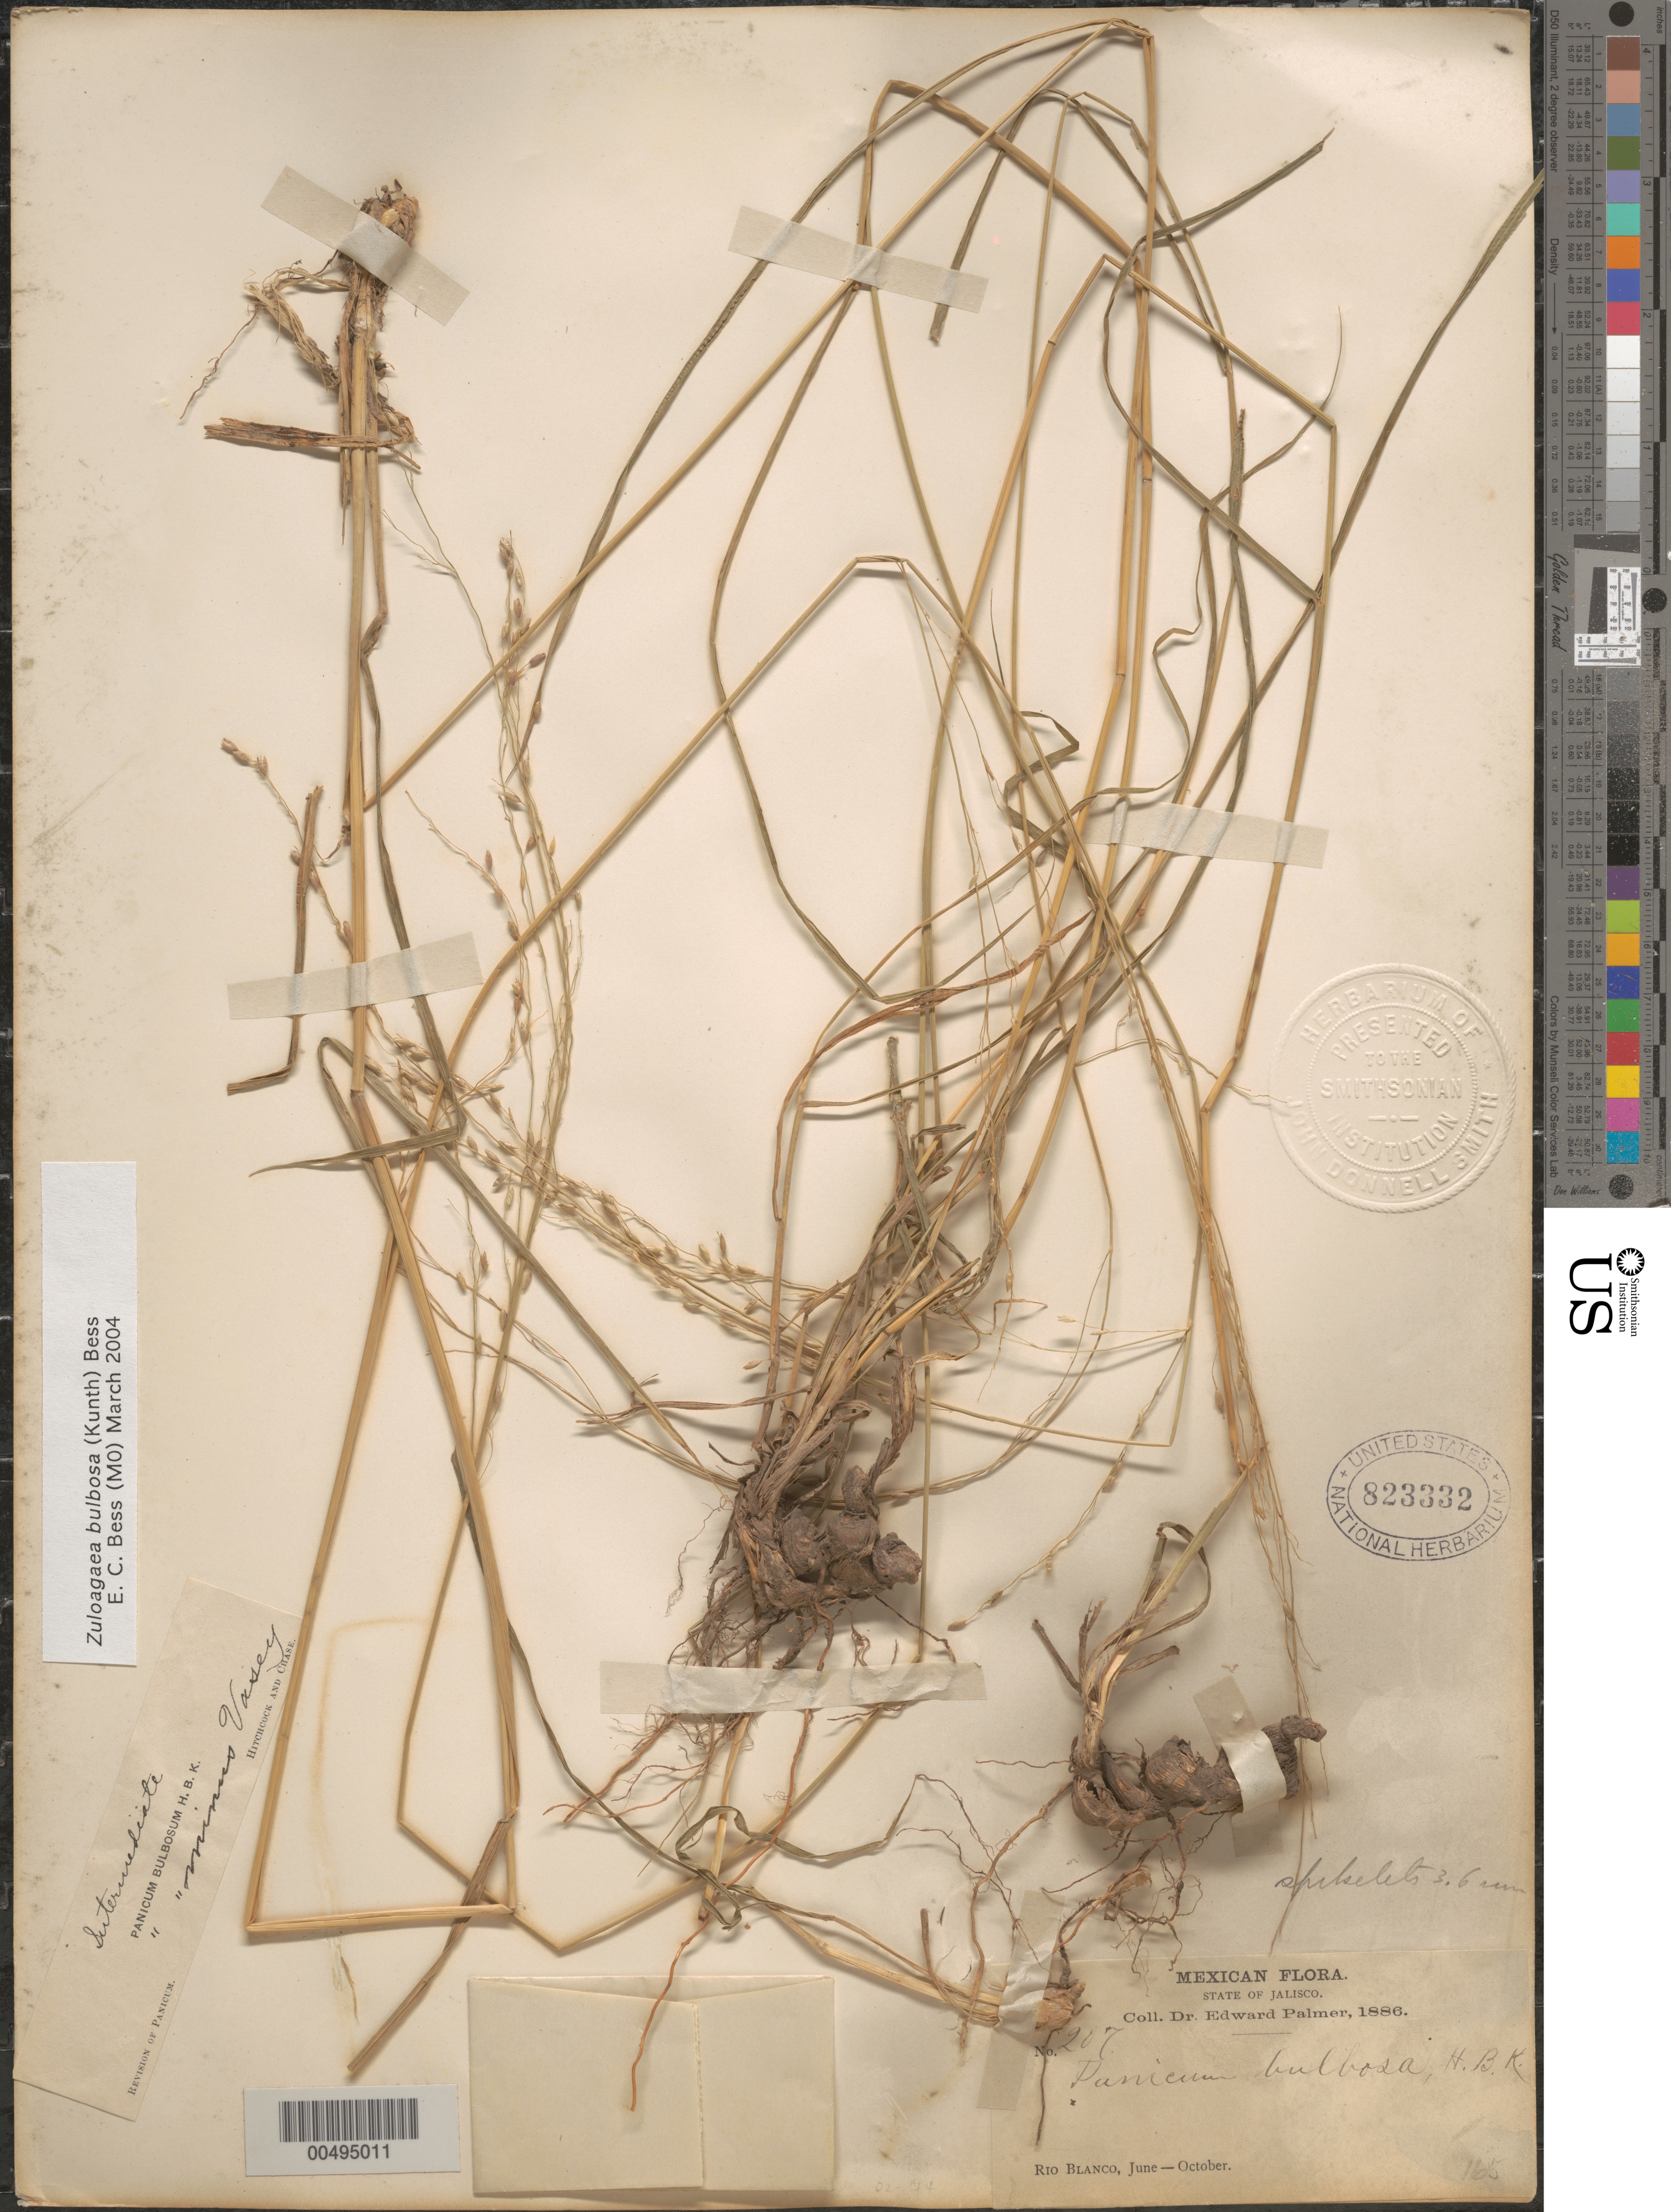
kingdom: Plantae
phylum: Tracheophyta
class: Liliopsida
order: Poales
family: Poaceae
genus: Panicum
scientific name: Panicum bulbosum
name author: Kunth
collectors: E. Palmer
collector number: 207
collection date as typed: Jun 1886 to Oct 1886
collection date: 1886-06/1886-10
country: Mexico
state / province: Jalisco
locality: Rio Blanco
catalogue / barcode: US 823332